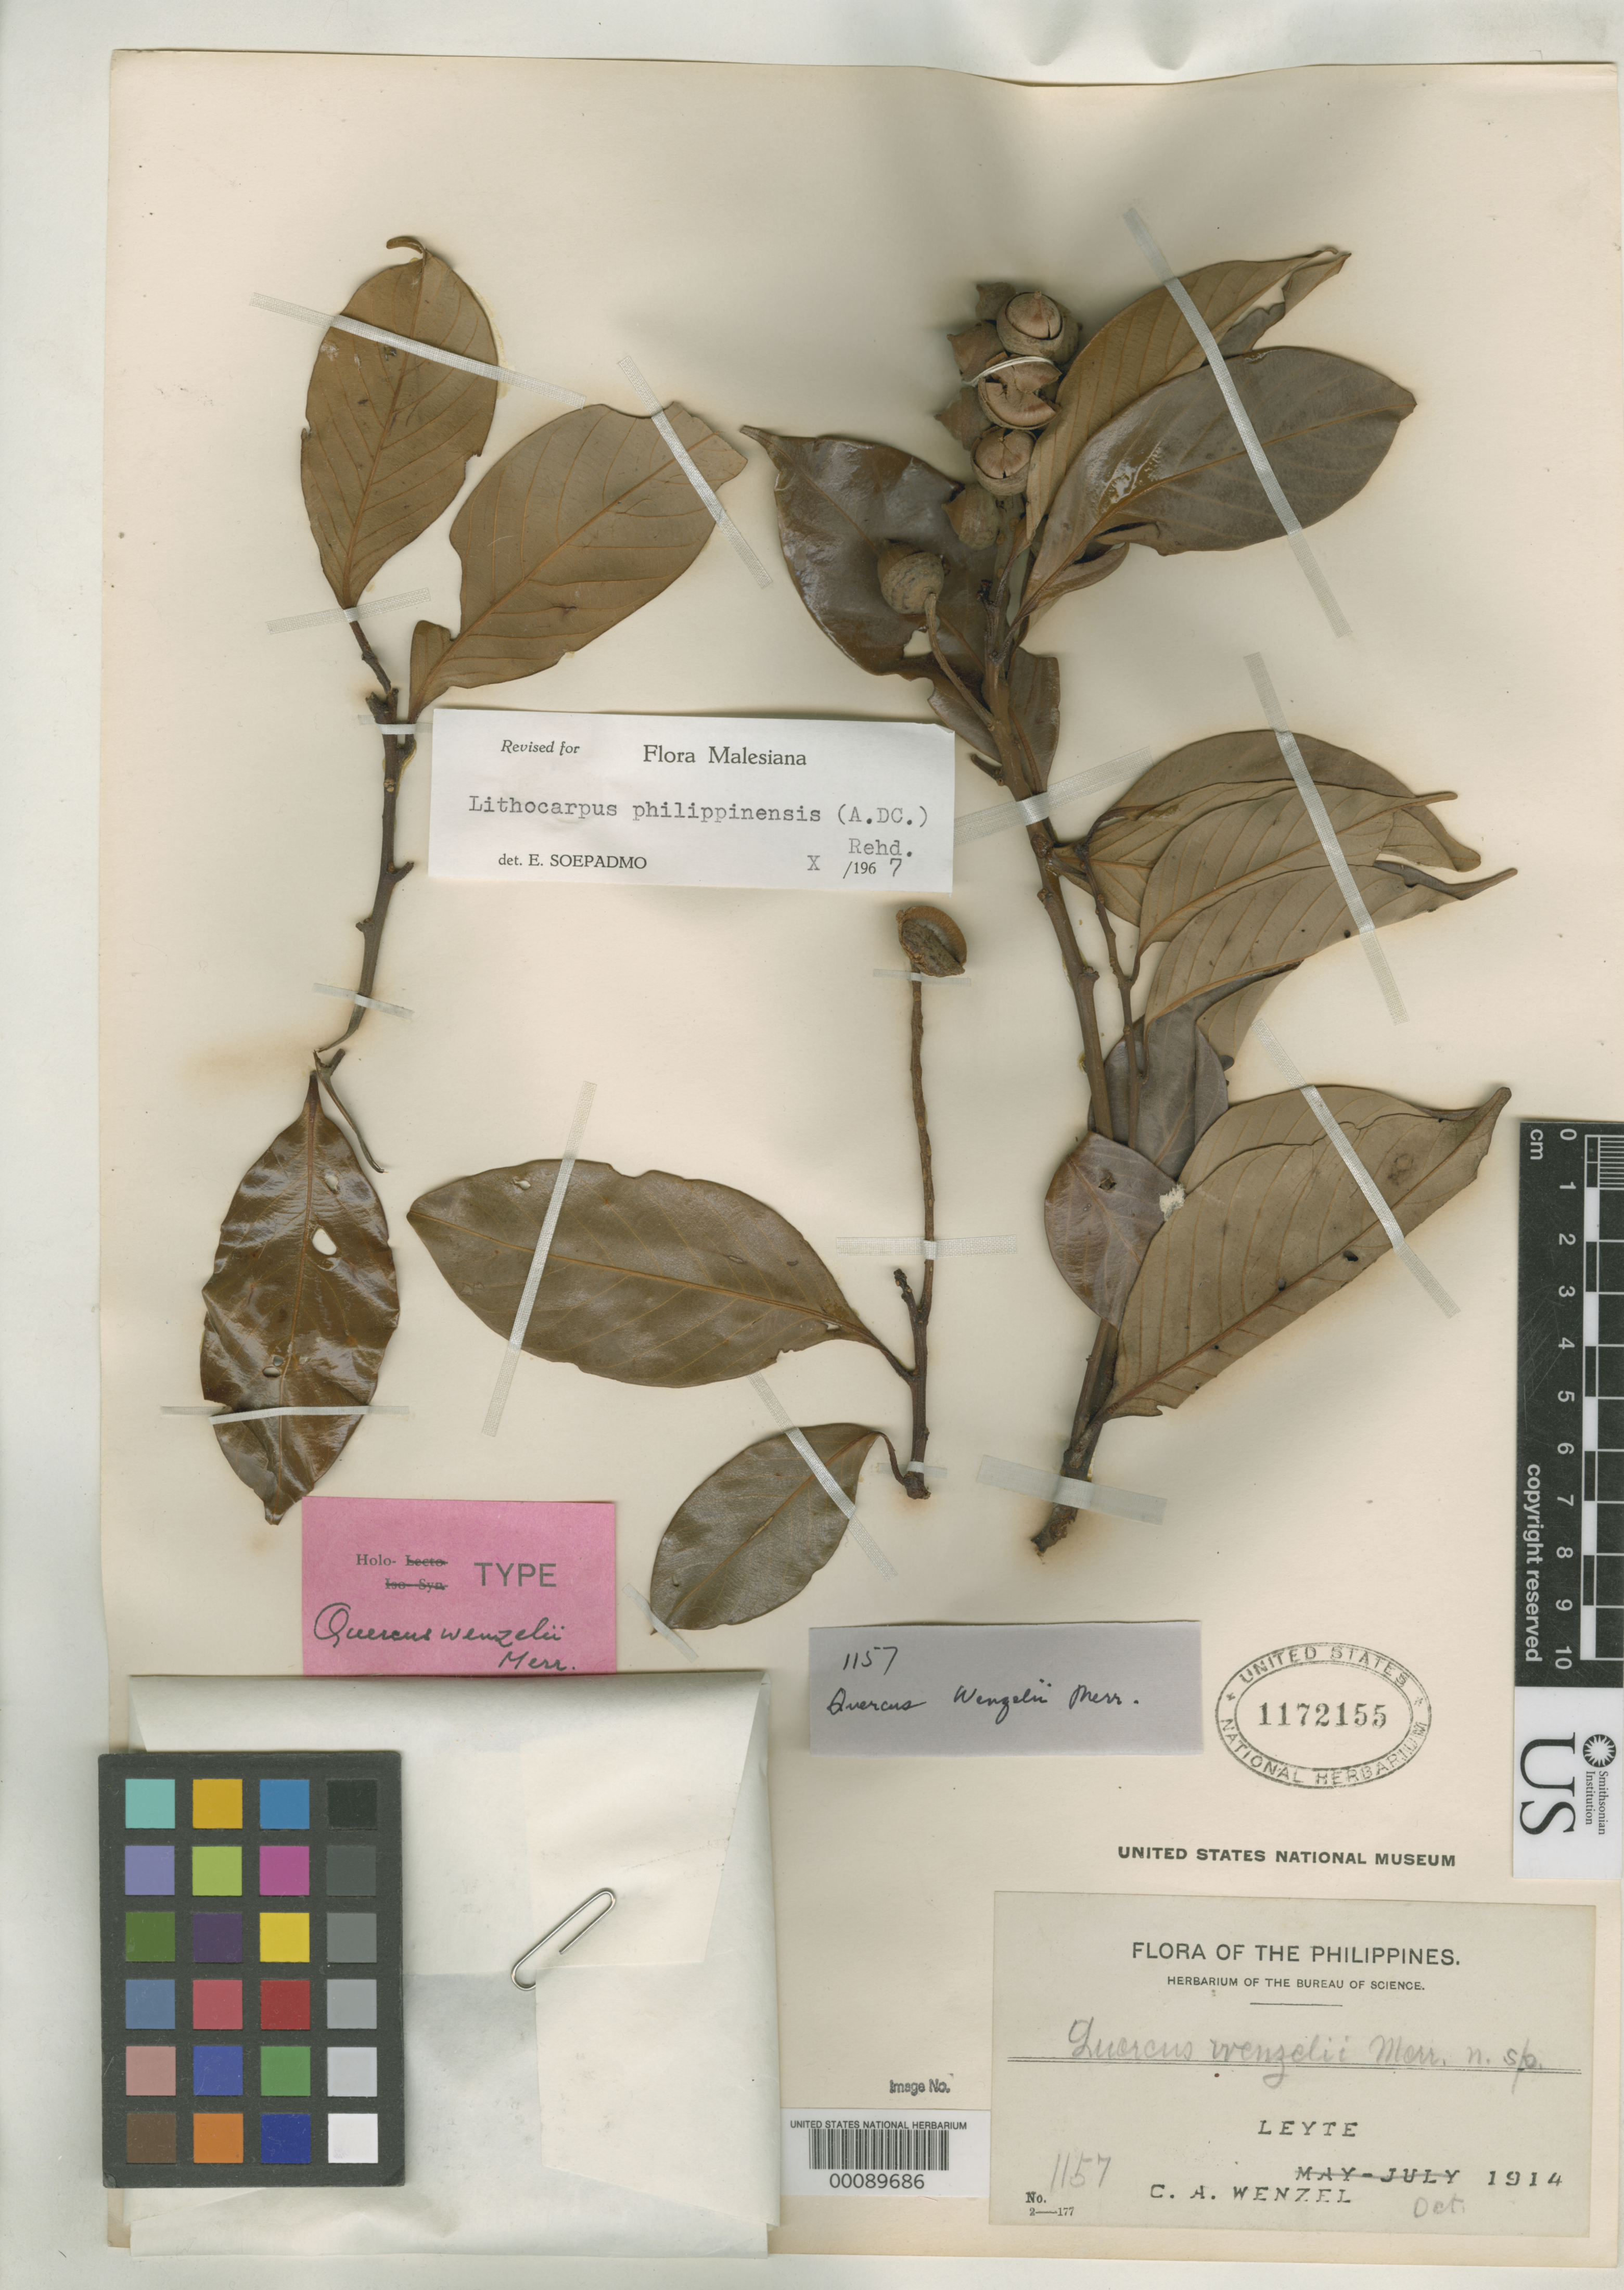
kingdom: Plantae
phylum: Tracheophyta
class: Magnoliopsida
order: Fagales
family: Fagaceae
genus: Quercus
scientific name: Quercus wenzelii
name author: Merr.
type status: Holotype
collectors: C. Wenzel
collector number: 1157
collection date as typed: Oct 1914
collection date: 1914-10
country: Philippines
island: Leyte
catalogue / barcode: US 1172155